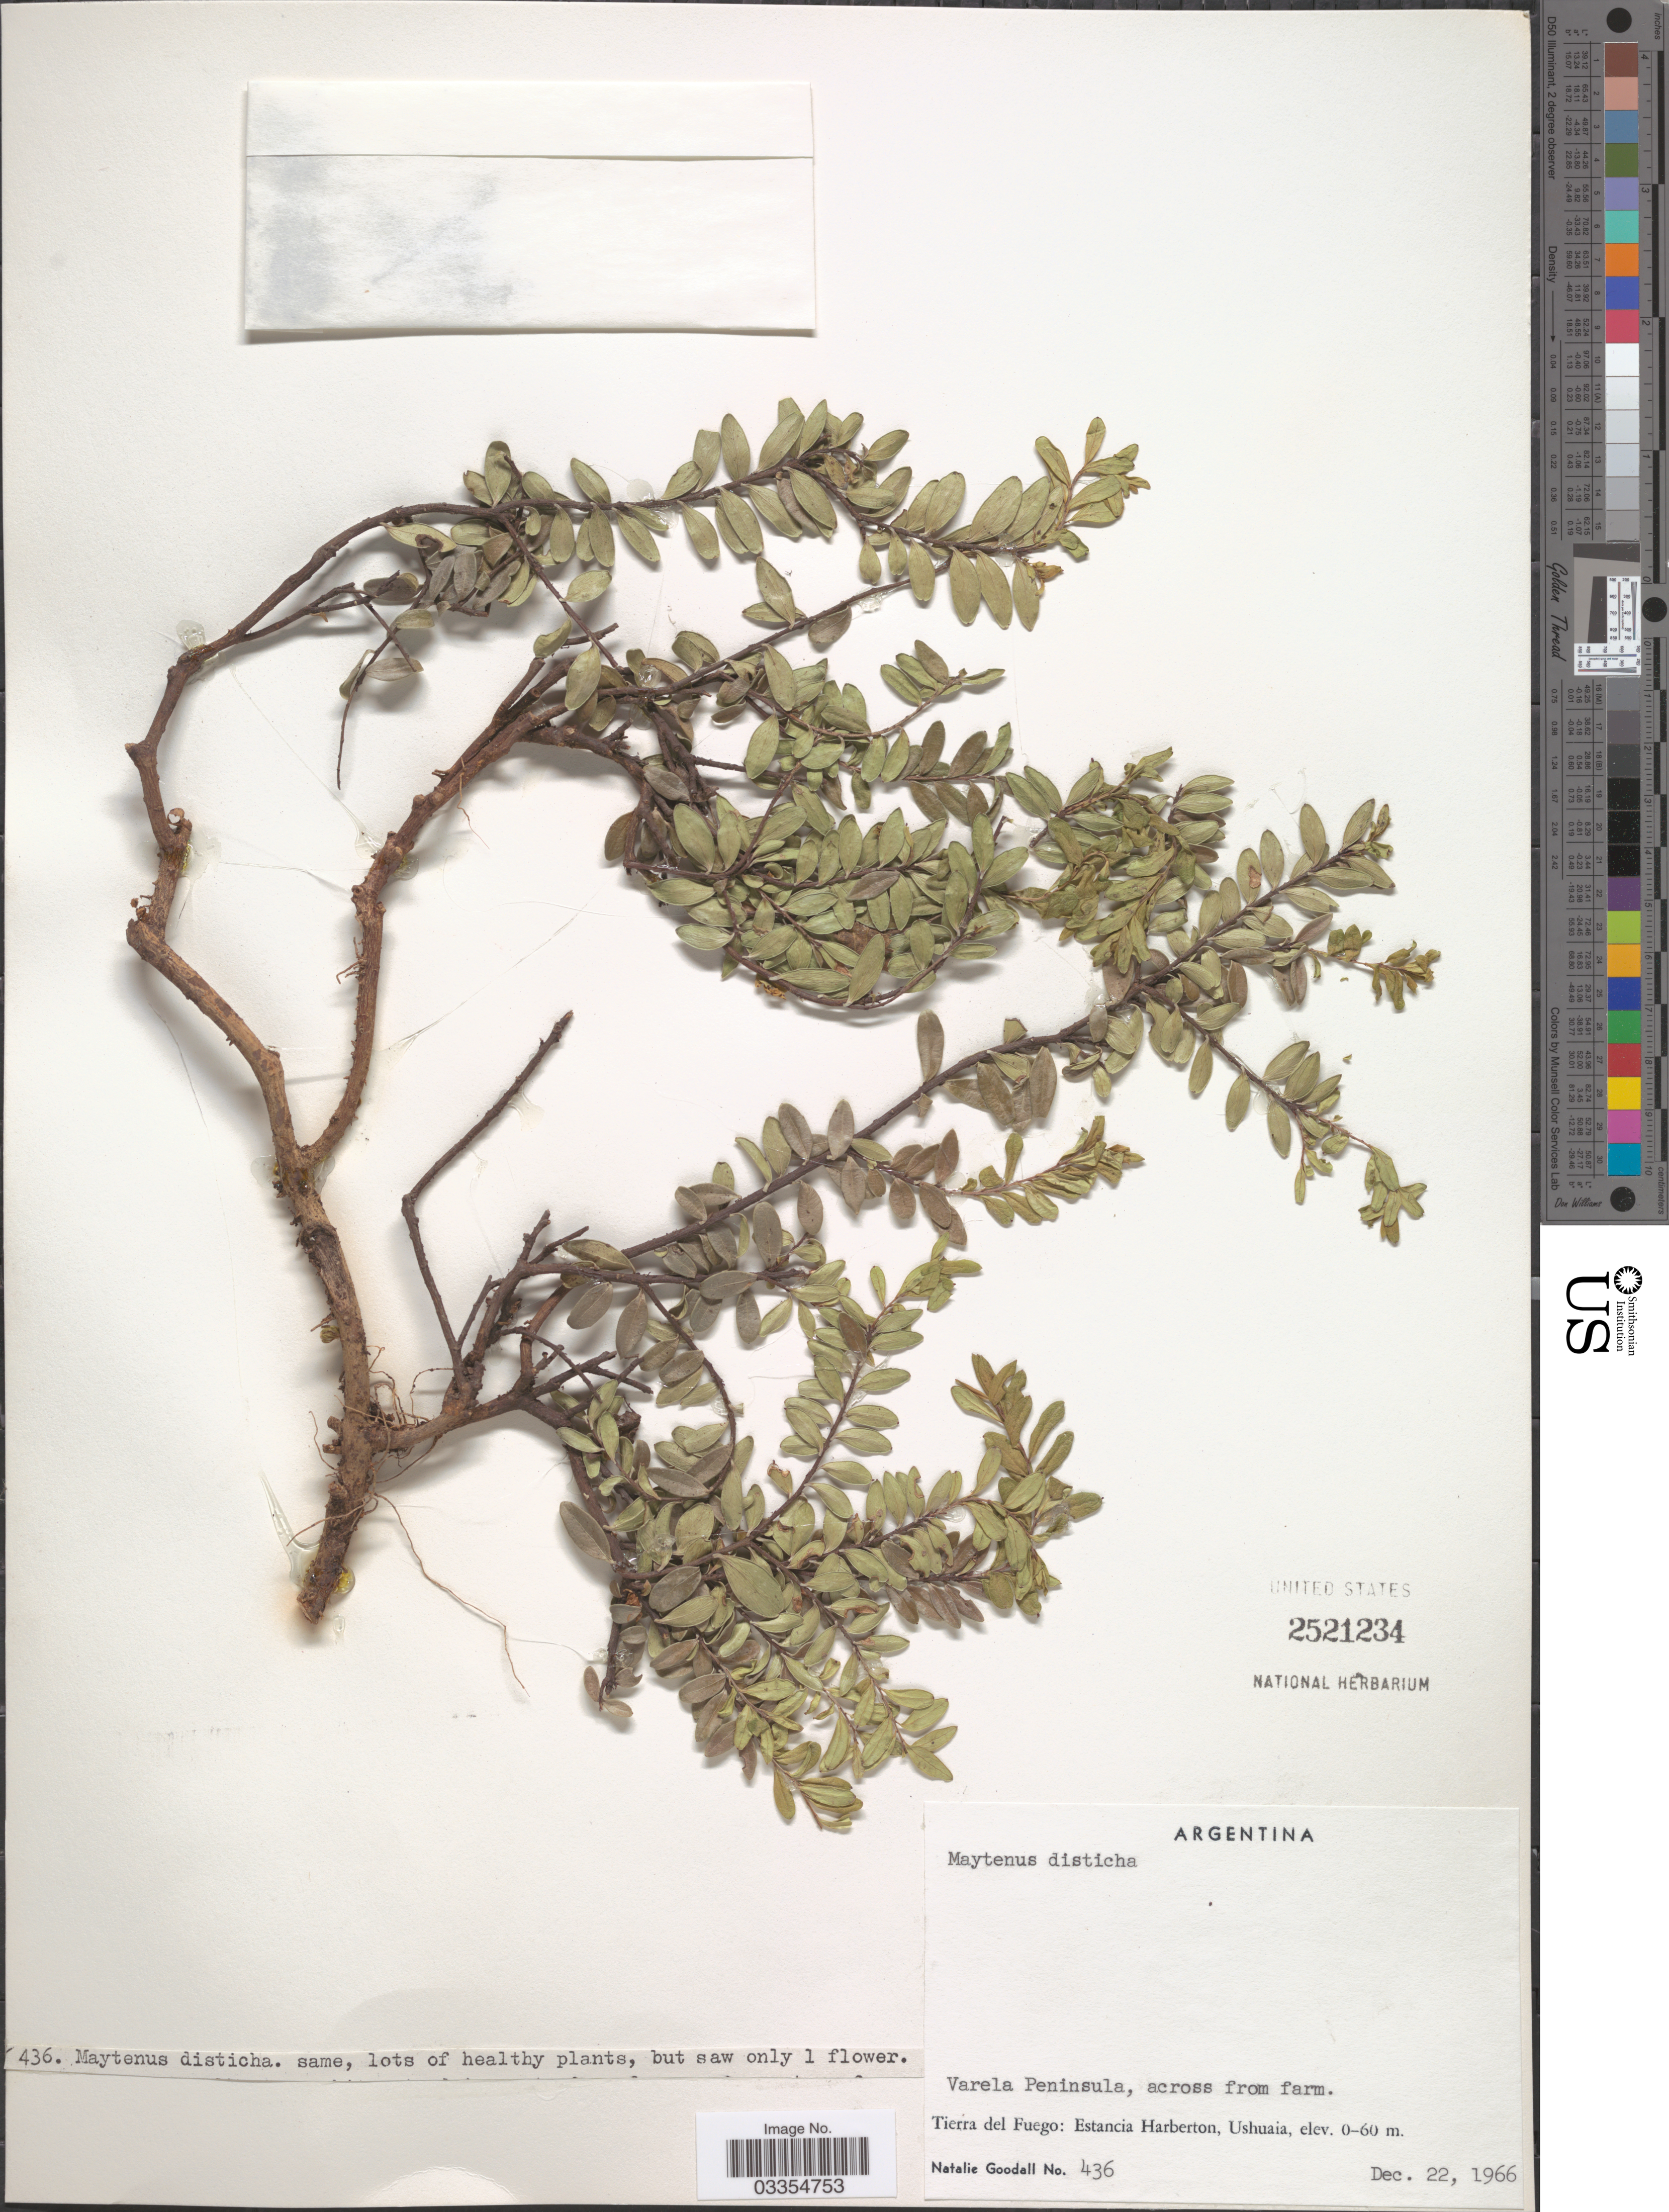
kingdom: Plantae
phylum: Tracheophyta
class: Magnoliopsida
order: Celastrales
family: Celastraceae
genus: Maytenus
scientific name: Maytenus disticha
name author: (Hook. f.) Urb.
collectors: N. Goodall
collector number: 436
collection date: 1966-12-22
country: Argentina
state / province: Tierra del Fuego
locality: Varela Peninsula. Estancia Harberton, Ushuaia.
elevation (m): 0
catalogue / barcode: US 2521234